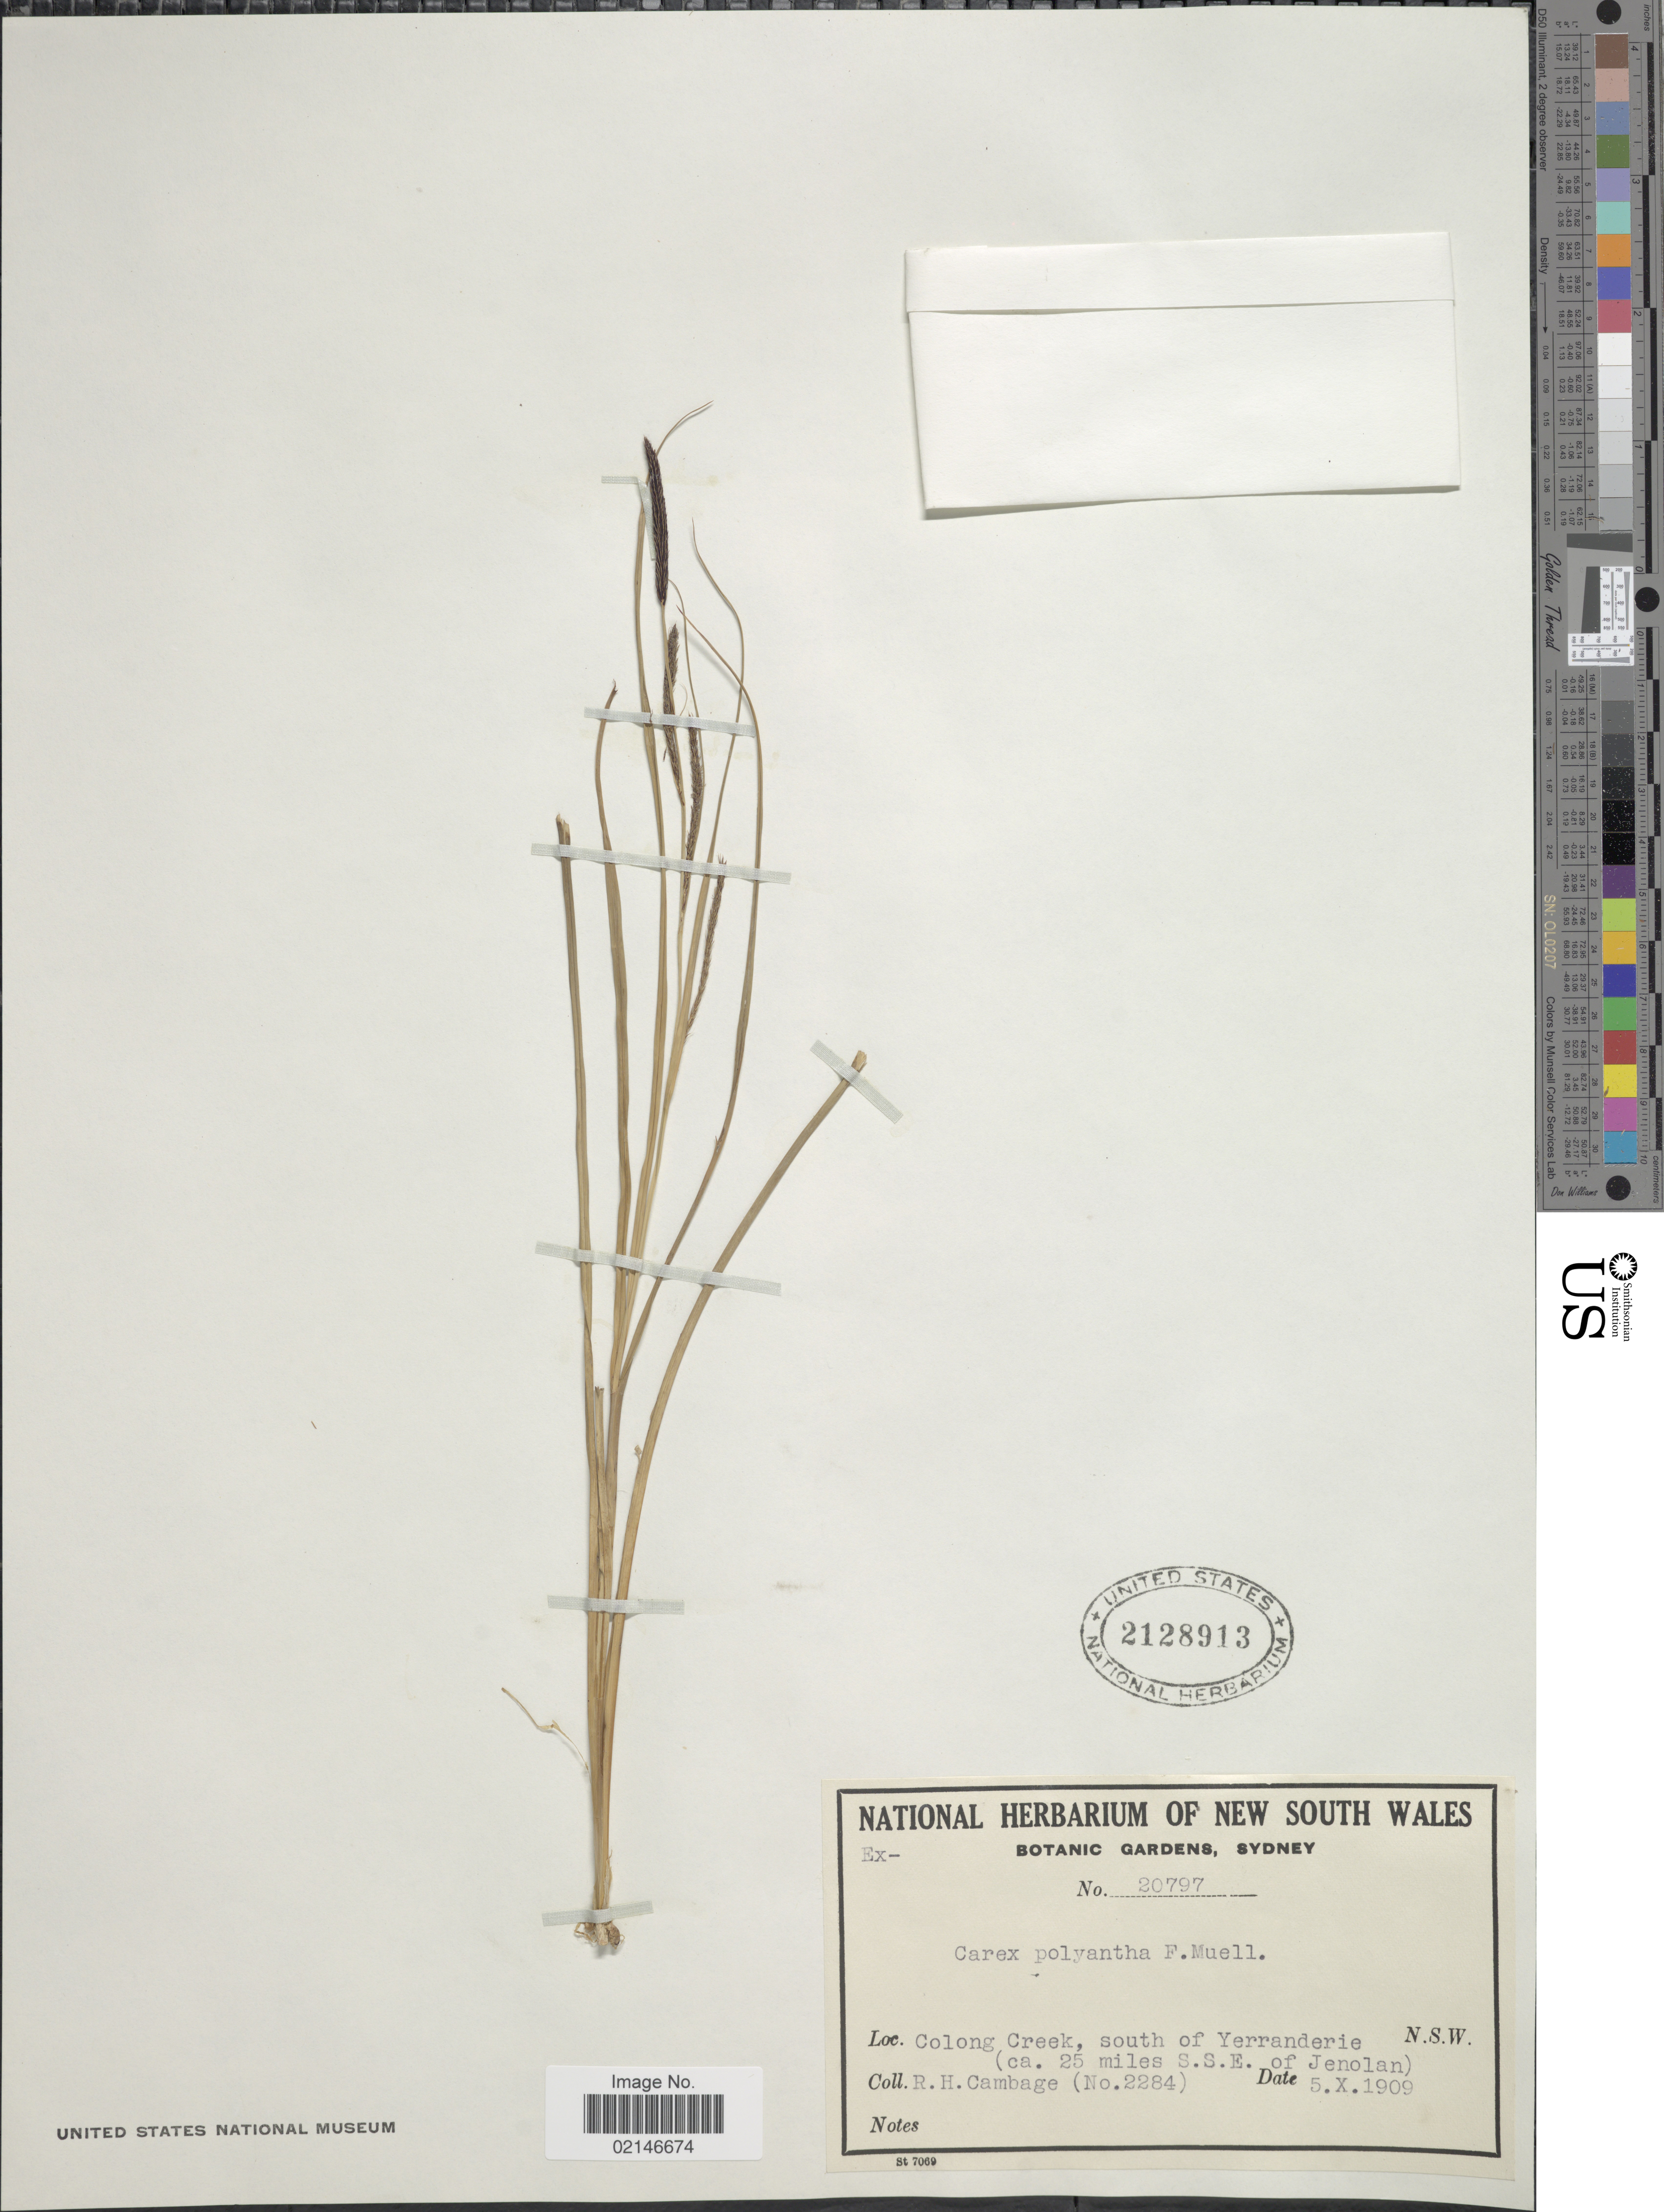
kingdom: Plantae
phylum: Tracheophyta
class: Liliopsida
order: Poales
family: Cyperaceae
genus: Carex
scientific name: Carex polyantha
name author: F. Muell.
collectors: R. Cambage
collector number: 2284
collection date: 1909-10-05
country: Australia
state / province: New South Wales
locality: Colong Creek, South of Yerranderie (ca. 25 miles S.S.E. of Jenolan), N.S.W.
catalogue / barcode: US 2128913